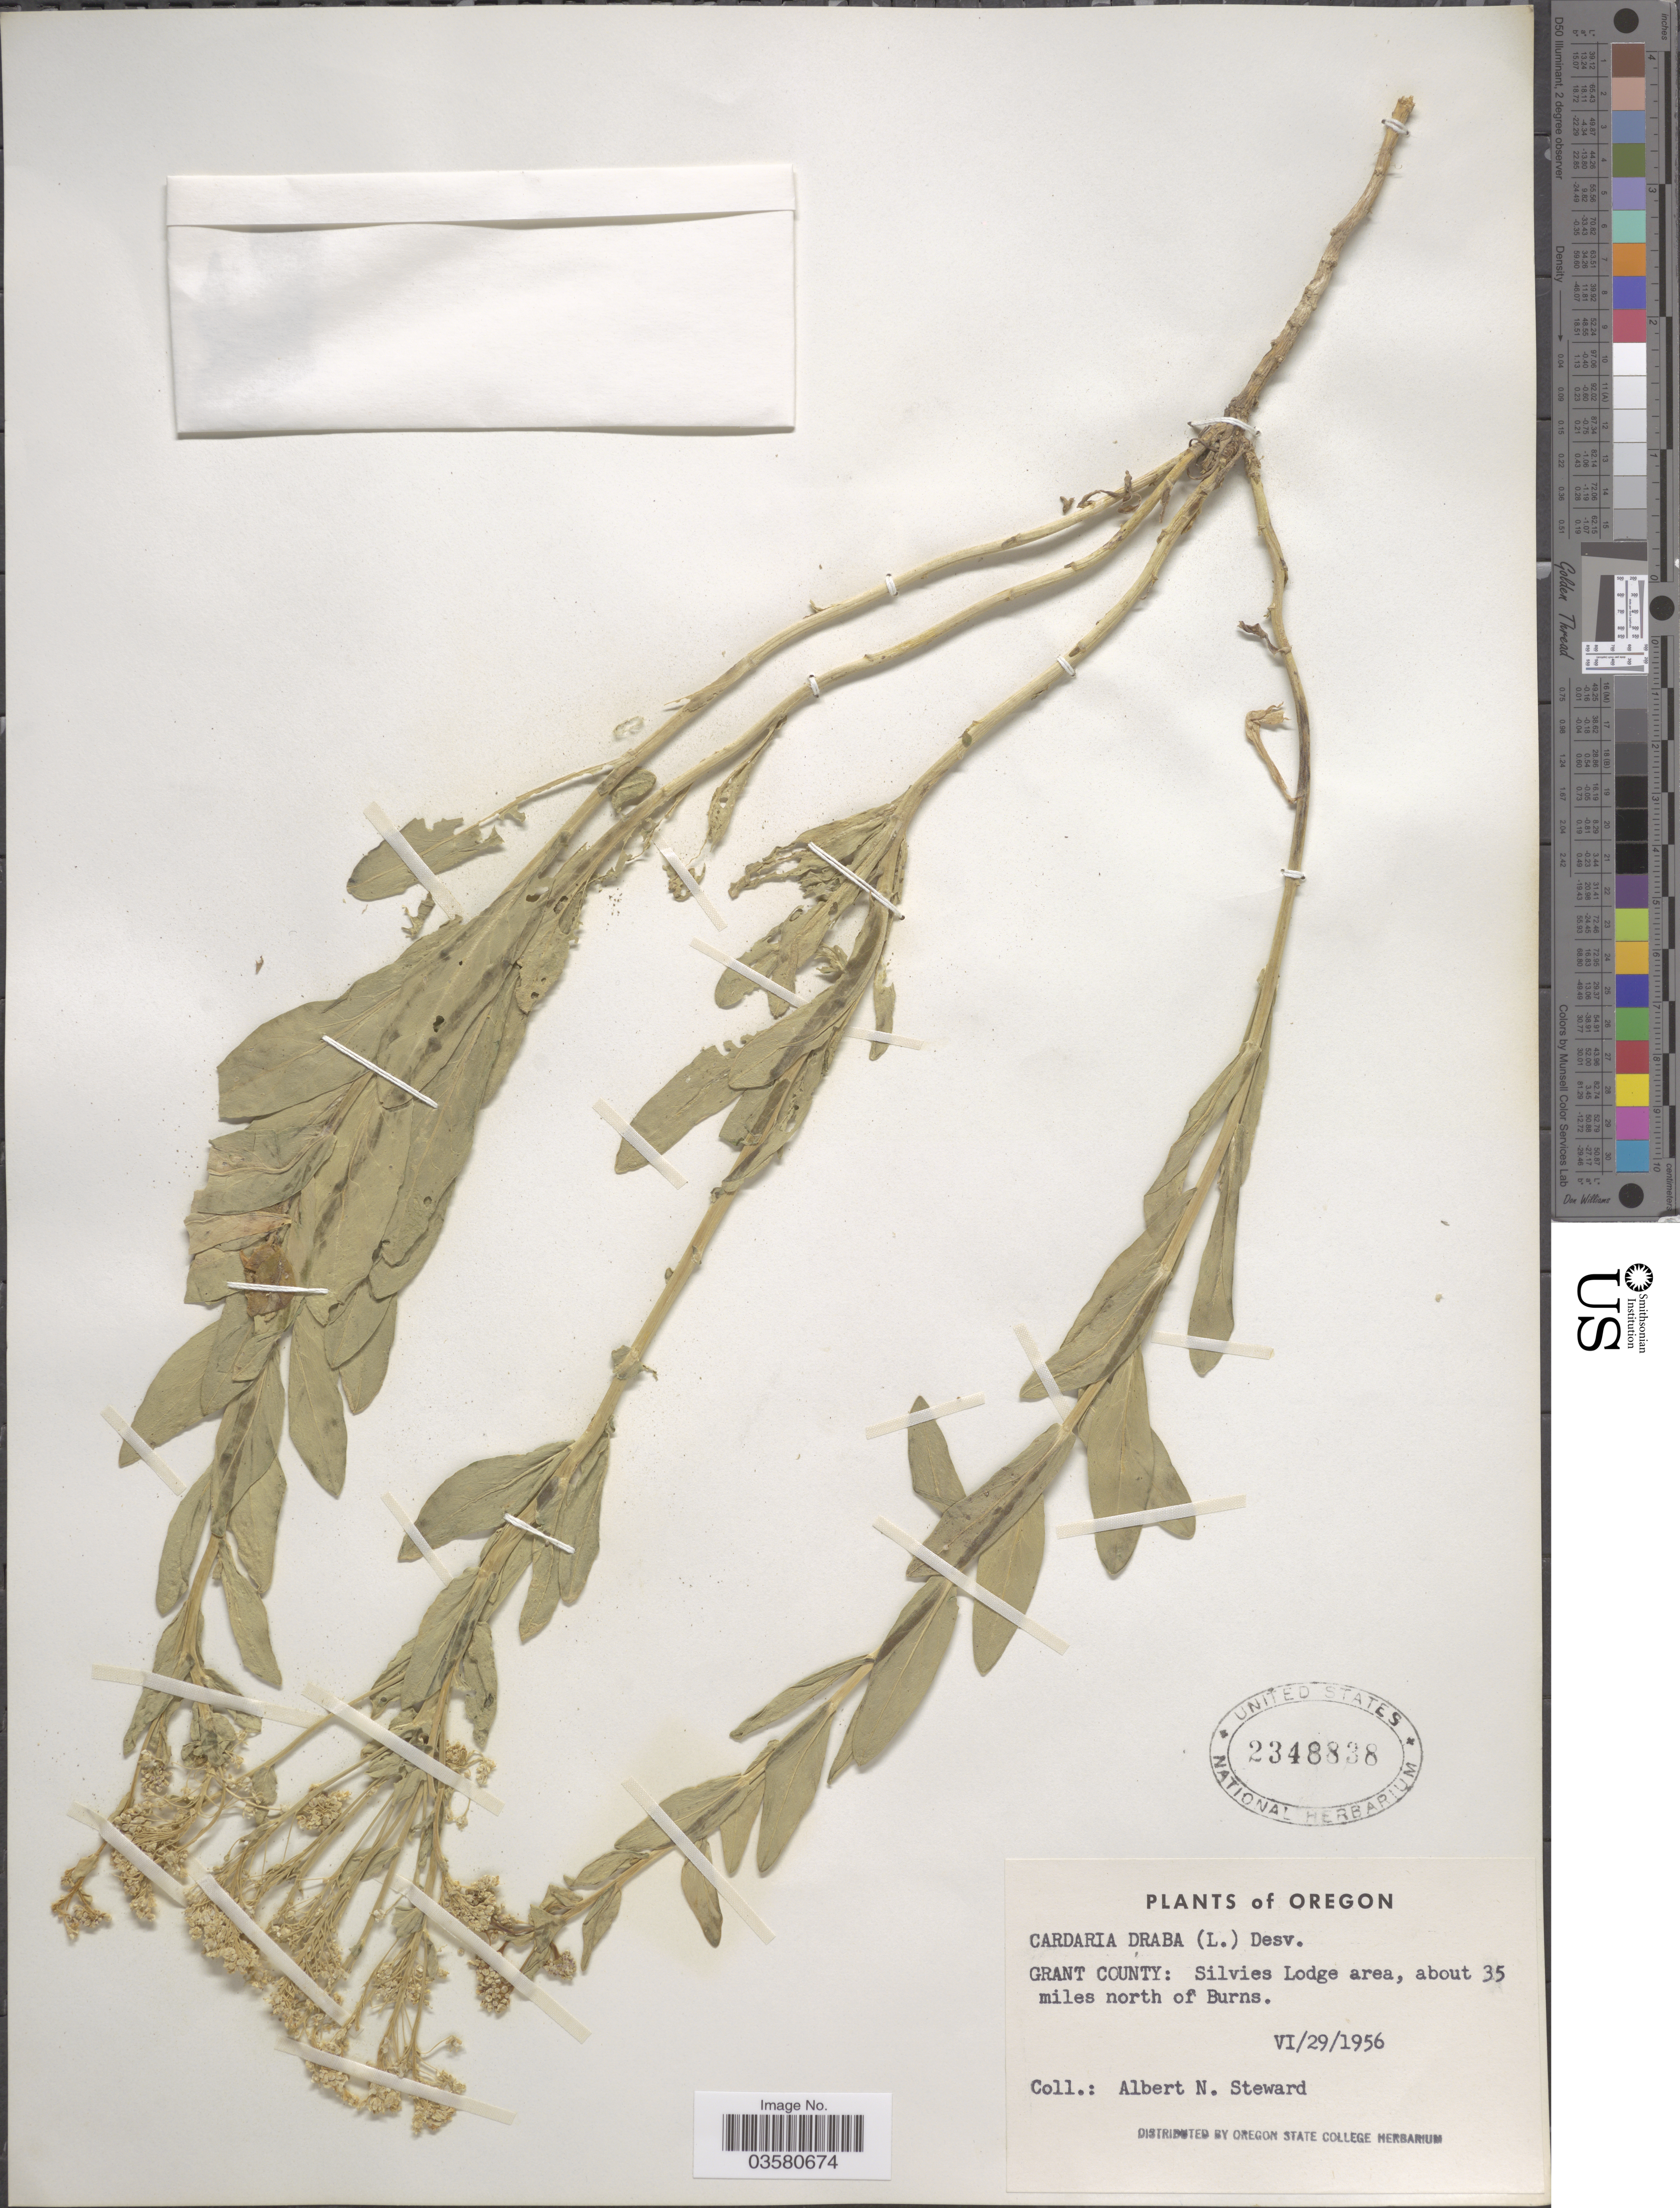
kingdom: Plantae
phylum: Tracheophyta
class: Magnoliopsida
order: Brassicales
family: Brassicaceae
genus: Lepidium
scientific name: Lepidium chalepense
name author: L.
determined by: Al-Shehbaz, I. A., (MO), Missouri Botanical Garden (UNITED STATES)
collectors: A. N. Steward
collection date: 1956-06-29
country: United States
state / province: Oregon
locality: Grant County: Silvies Lodge area, about 35 miles north of Burns.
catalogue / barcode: US 2348838